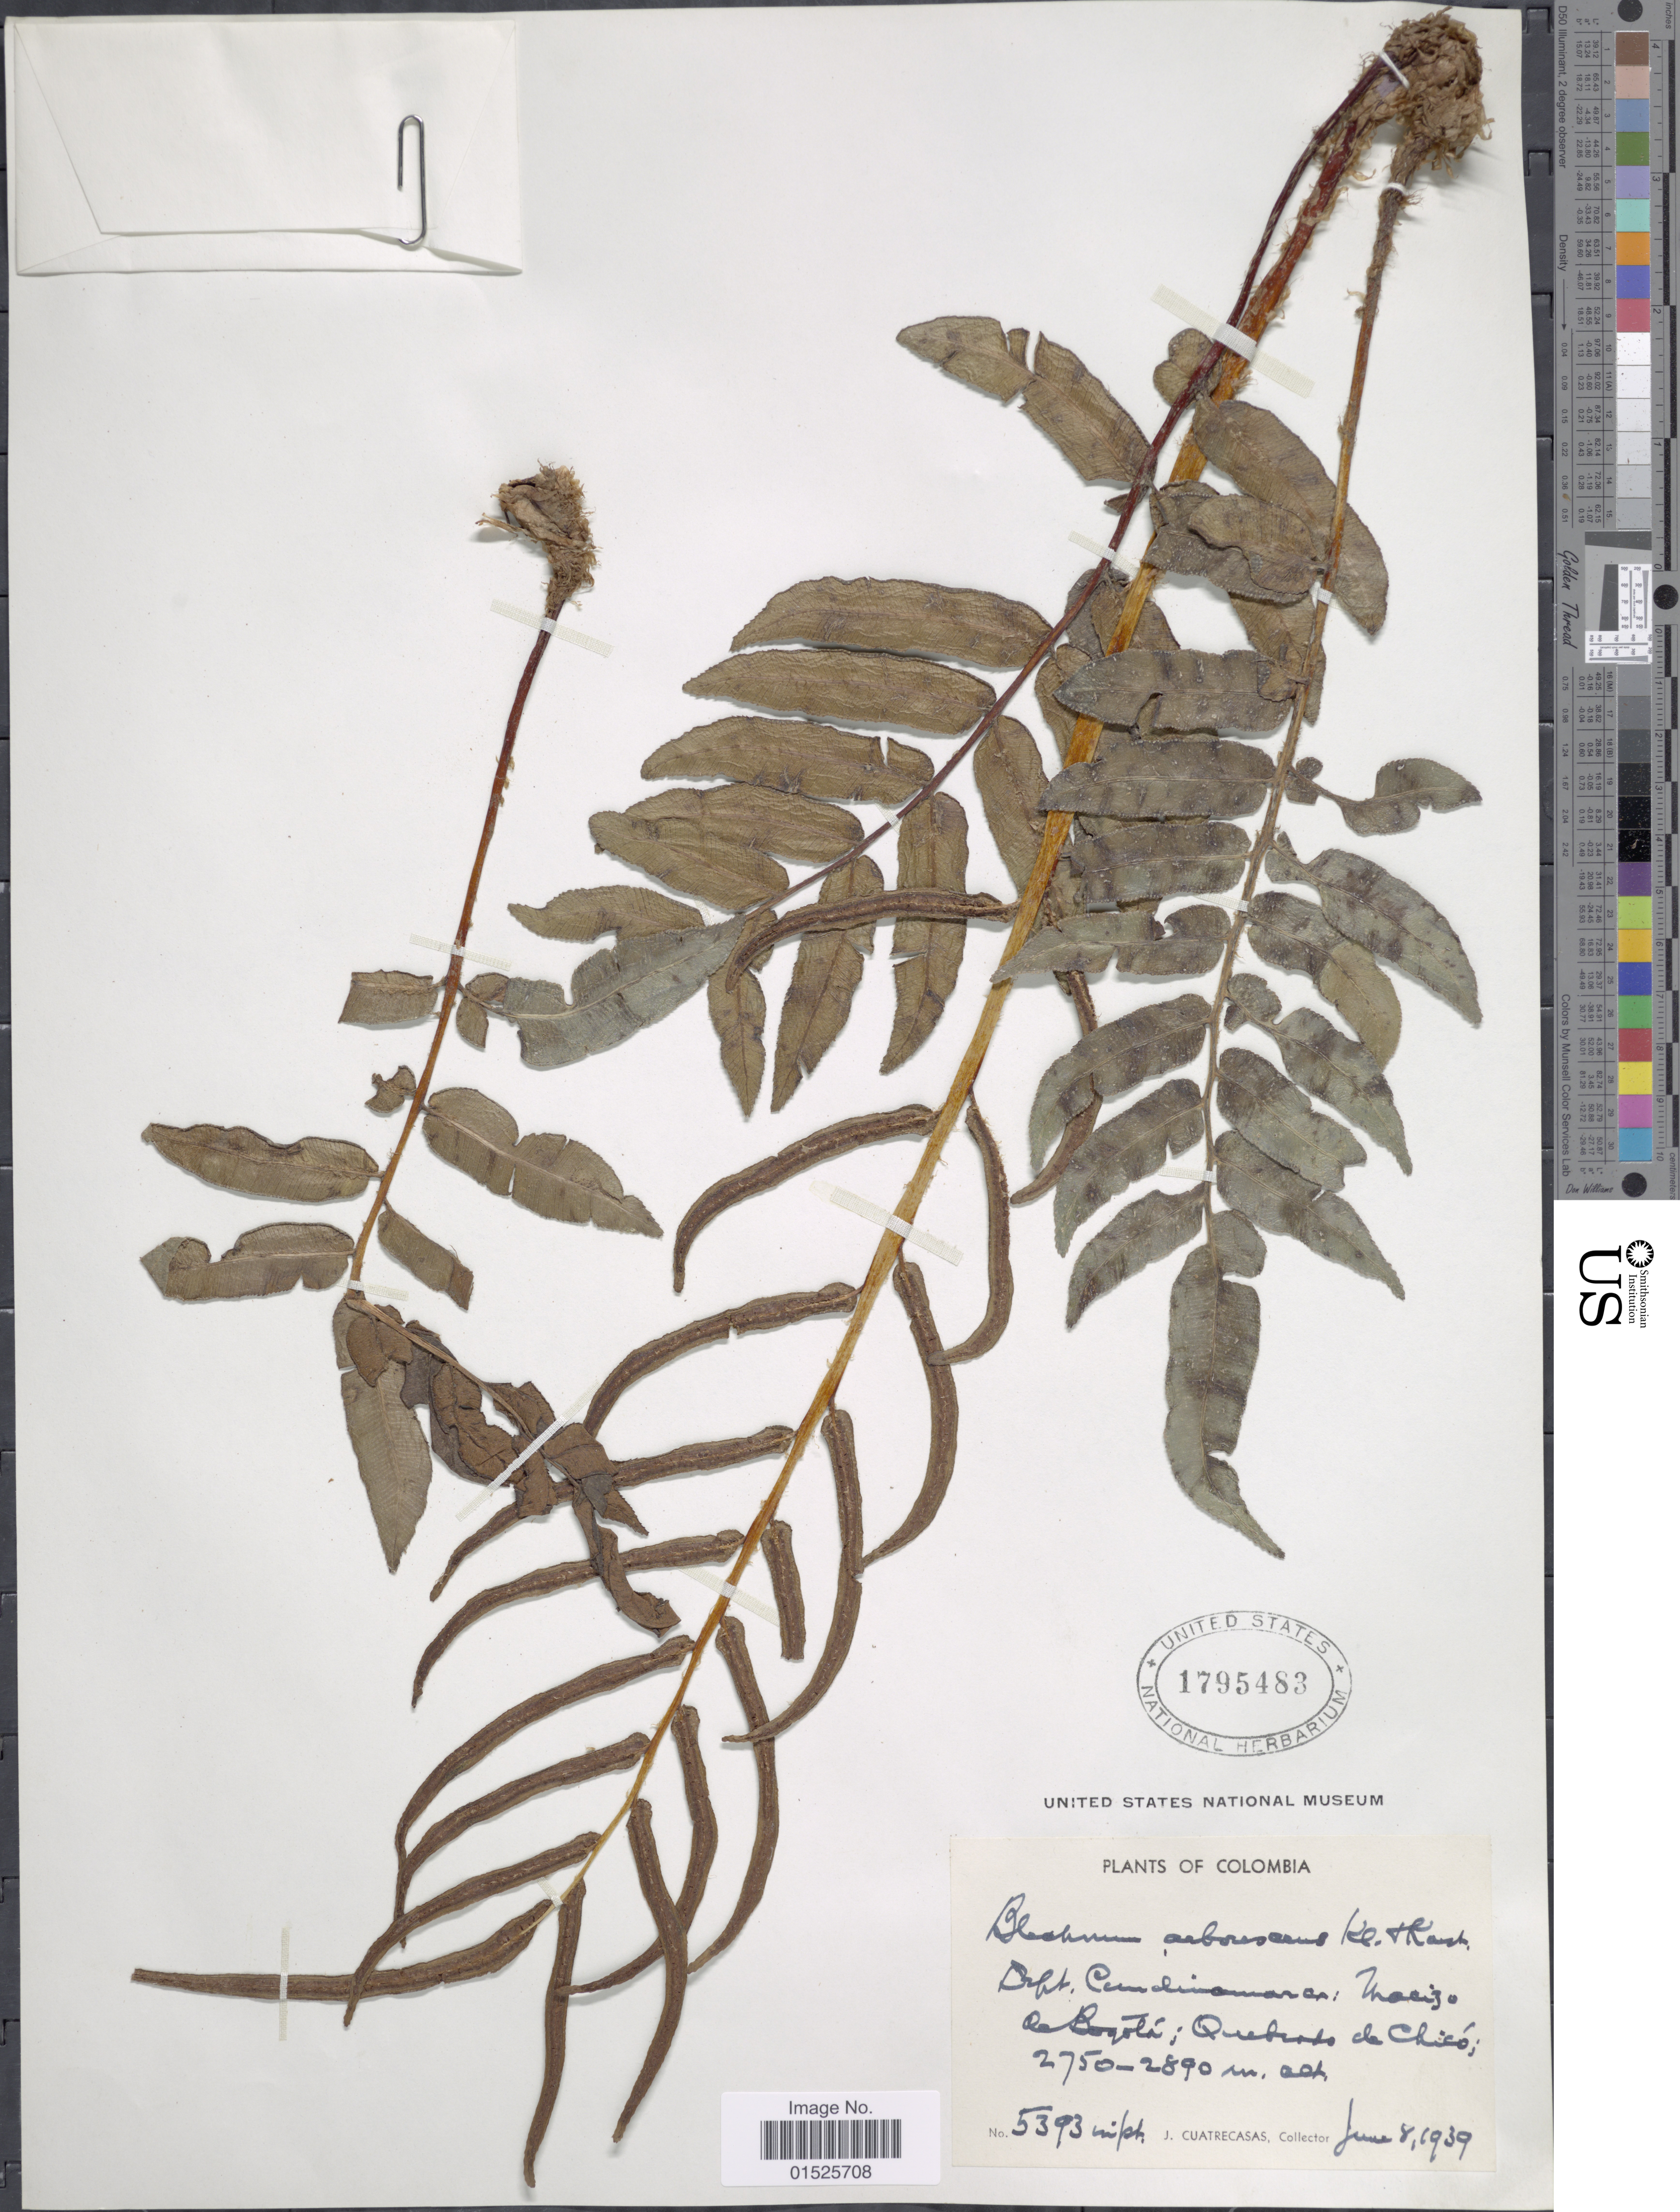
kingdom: Plantae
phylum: Tracheophyta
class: Polypodiopsida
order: Polypodiales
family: Blechnaceae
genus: Blechnum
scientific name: Blechnum cordatum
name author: (Desv.) Hieron.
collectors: J. Cuatrecasas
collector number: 5393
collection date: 1939-06-08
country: Colombia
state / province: Cundinamarca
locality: Macizo La Bogotá; Quebrada de Chicó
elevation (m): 2750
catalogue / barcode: US 1795483